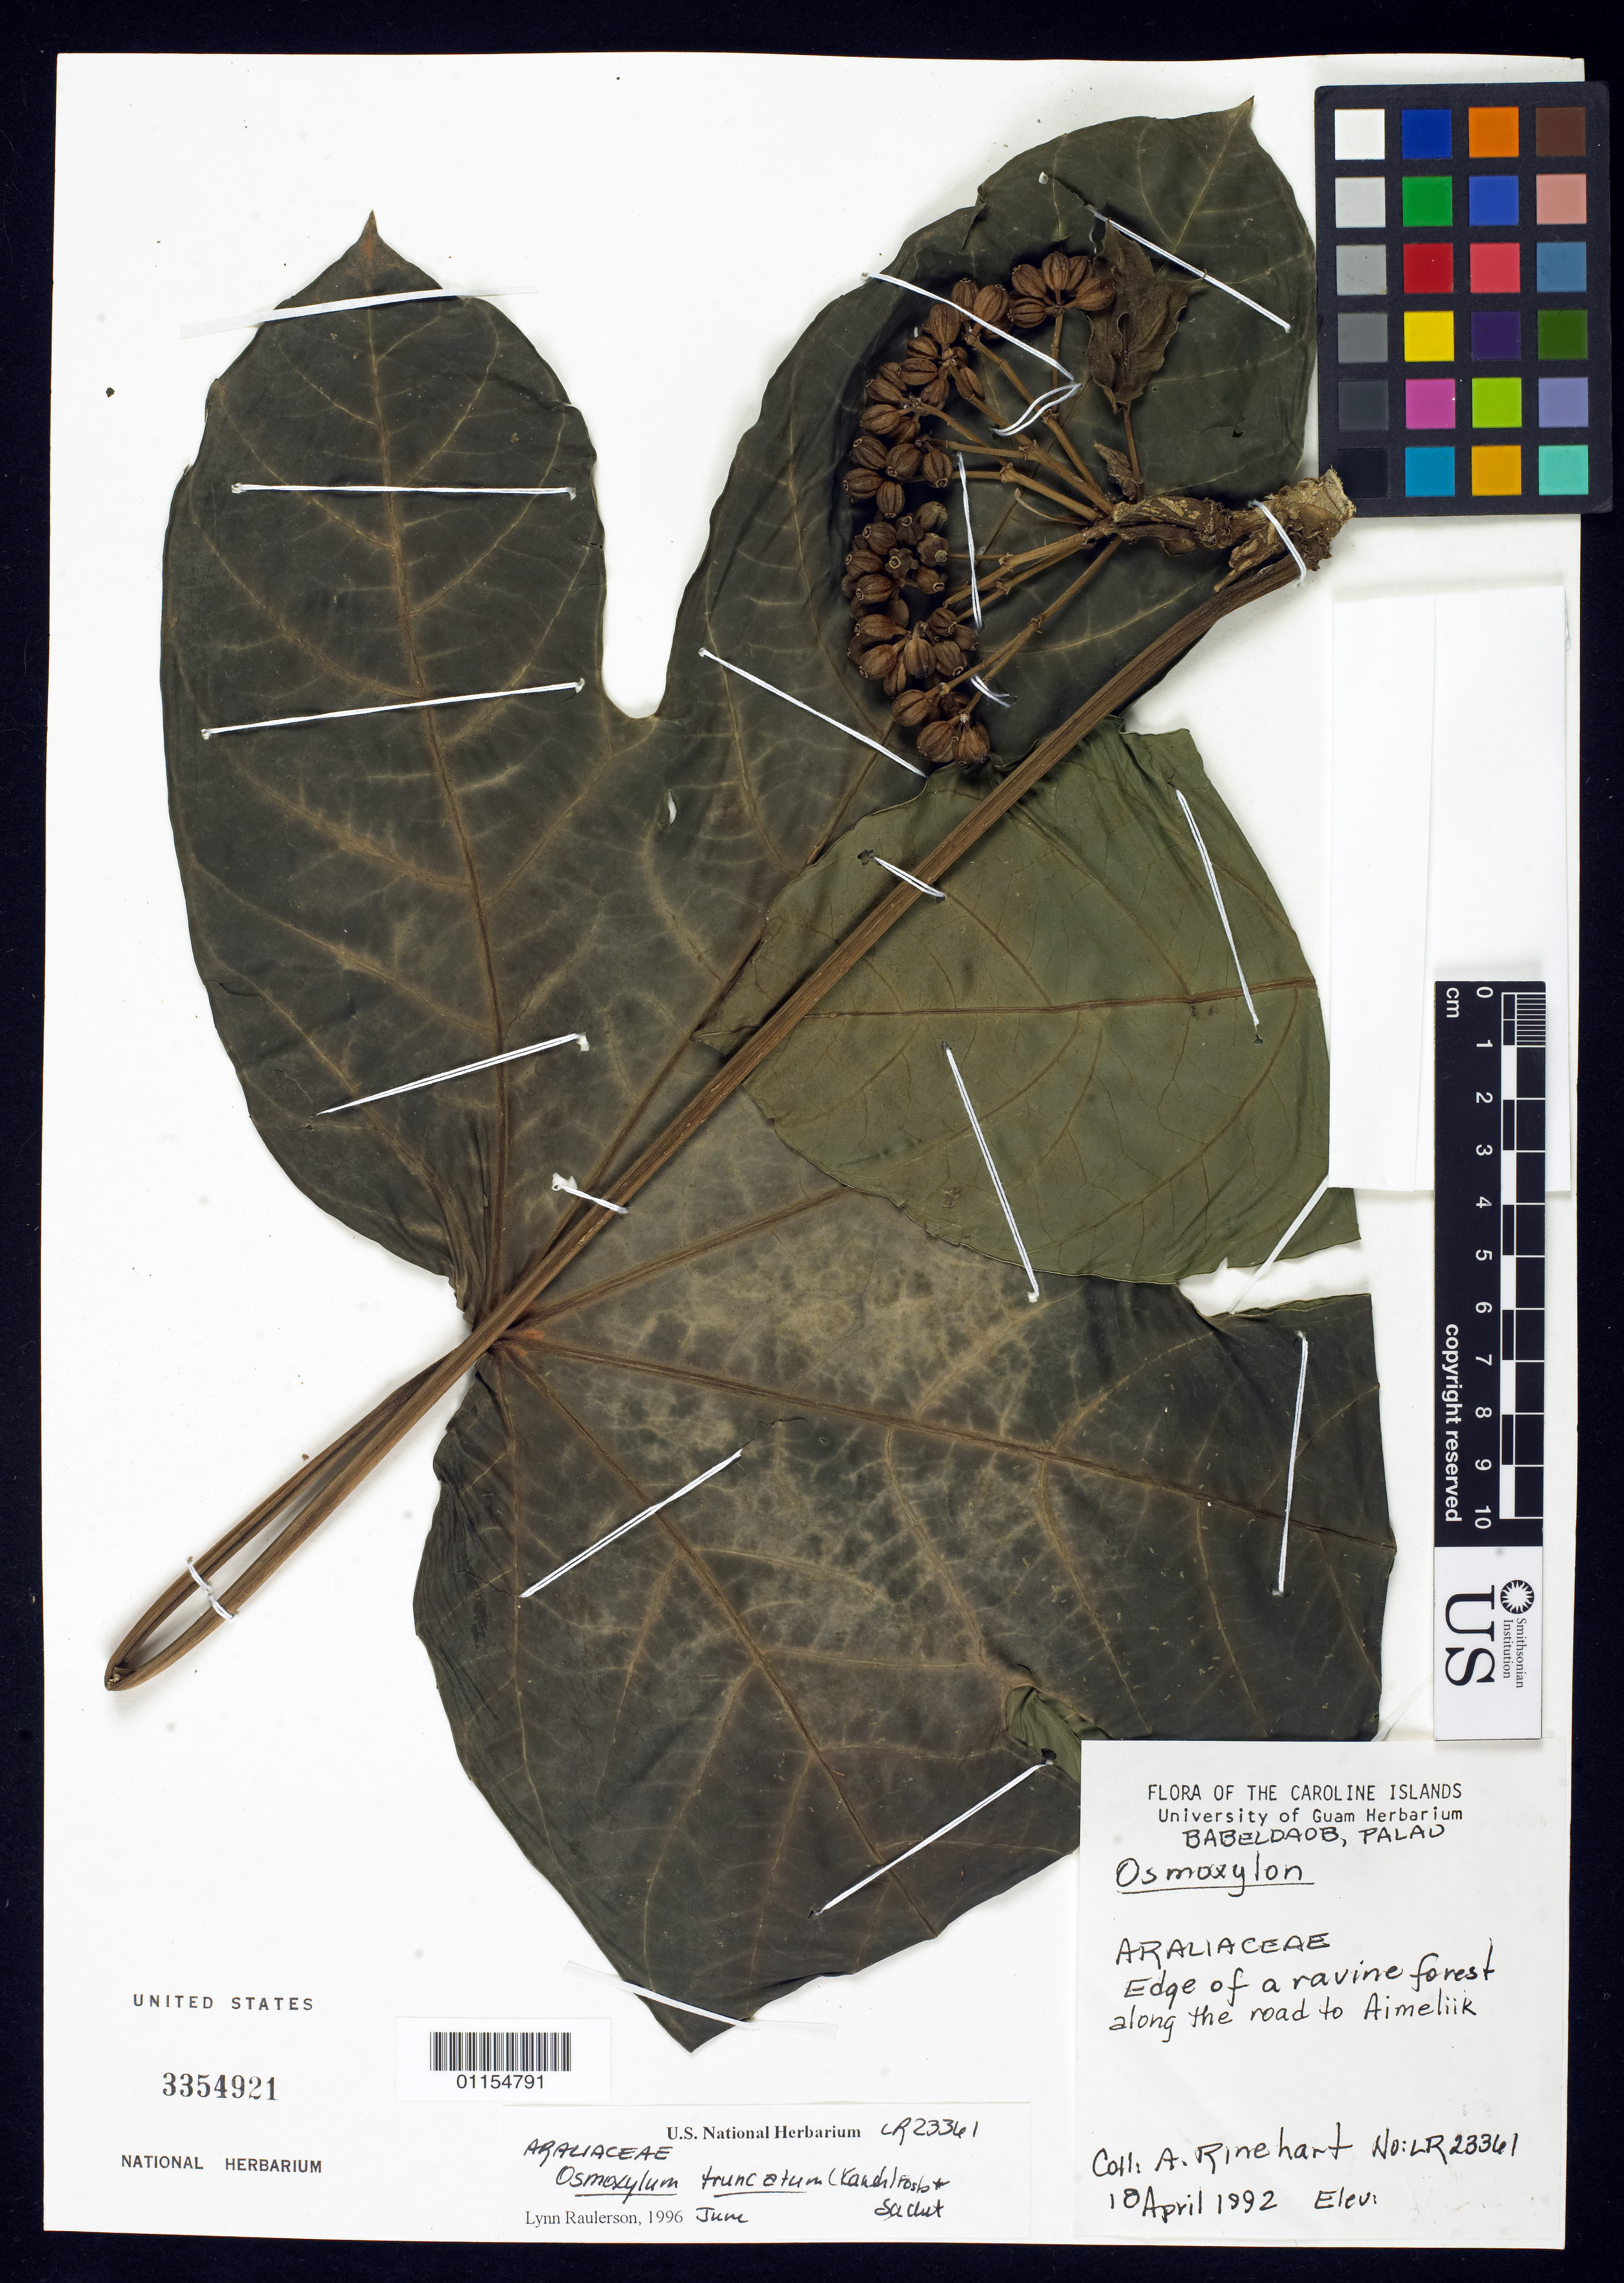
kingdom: Plantae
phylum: Tracheophyta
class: Magnoliopsida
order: Apiales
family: Araliaceae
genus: Osmoxylon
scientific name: Osmoxylon truncatum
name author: (Kaneh.) Fosberg & Sachet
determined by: Raulerson, L.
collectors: A. Rinehart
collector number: LR23361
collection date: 1992-04-18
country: Palau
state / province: Aimeliik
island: Babeldaob [Babelthuap]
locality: Along the road to Aimeliik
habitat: Edge of a ravine forest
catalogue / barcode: US 3354921